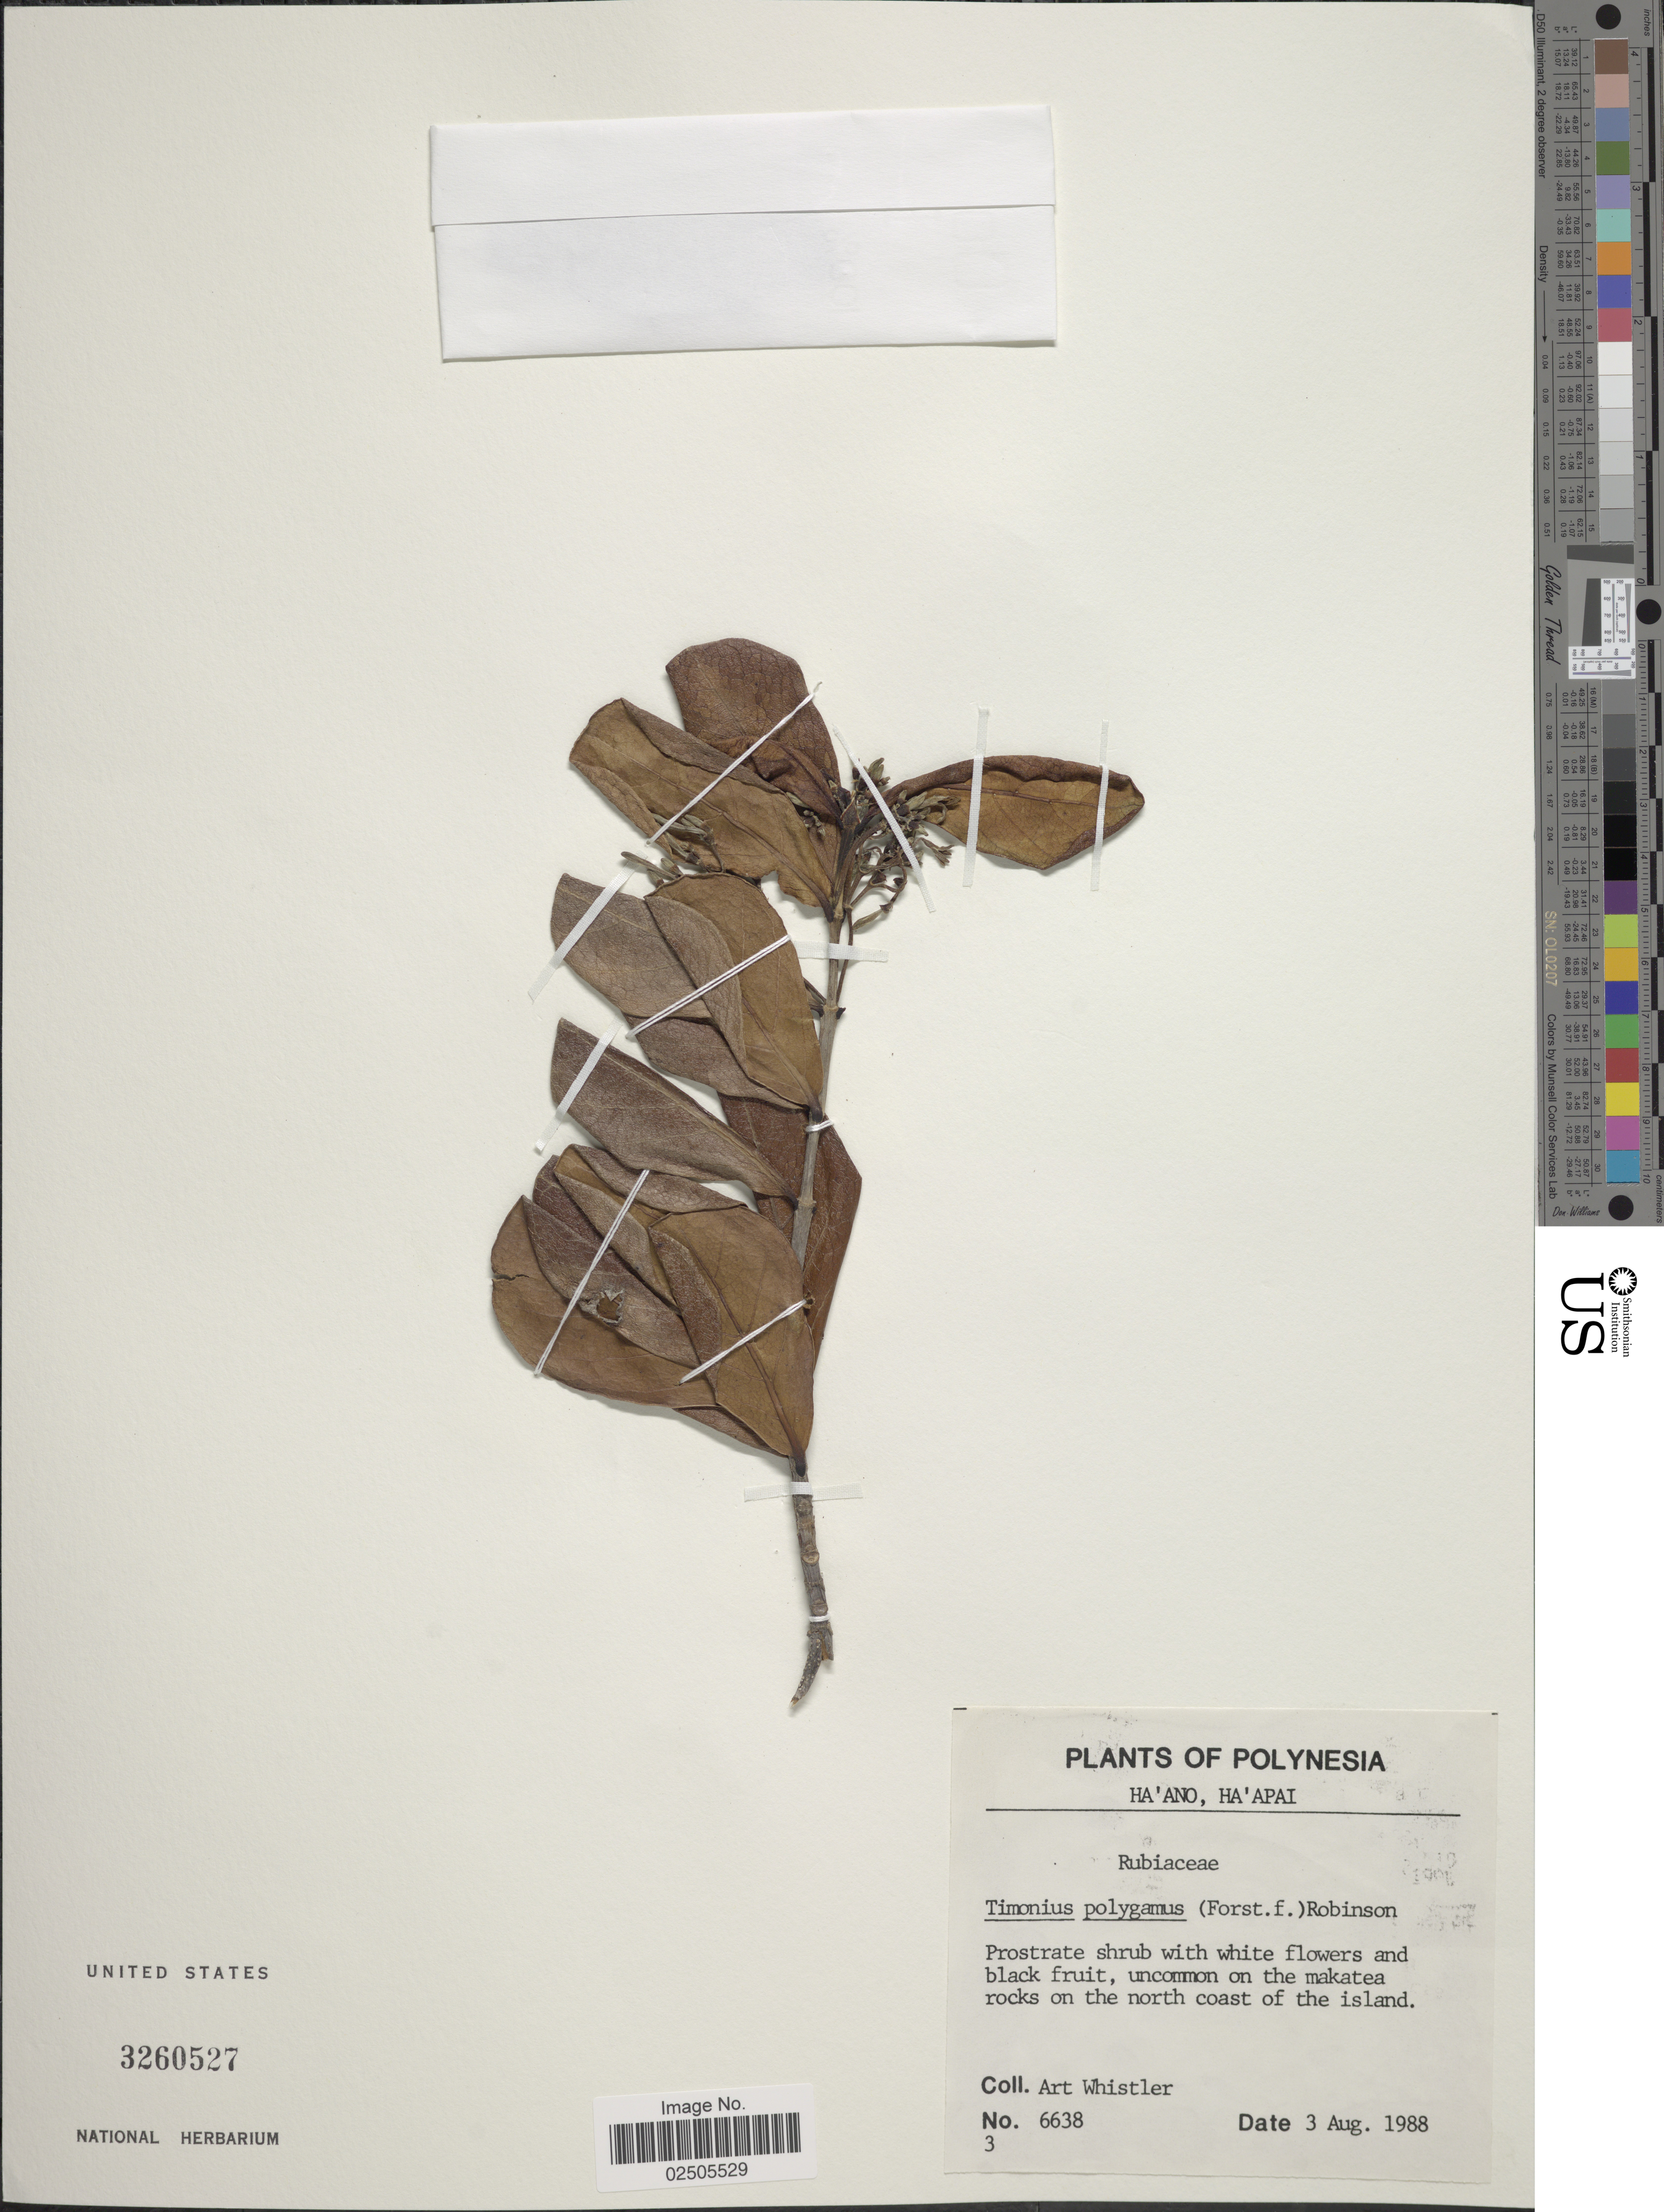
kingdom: Plantae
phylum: Tracheophyta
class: Magnoliopsida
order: Gentianales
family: Rubiaceae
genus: Timonius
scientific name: Timonius polygamus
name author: (G. Forst.) Rob.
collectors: A. Whistler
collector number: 6638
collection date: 1988-08-03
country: Tonga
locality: Polynesia, Ha'ano, Ha'apai, uncommon ont the makatea rocks on the north coast of the island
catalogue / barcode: US 3260527